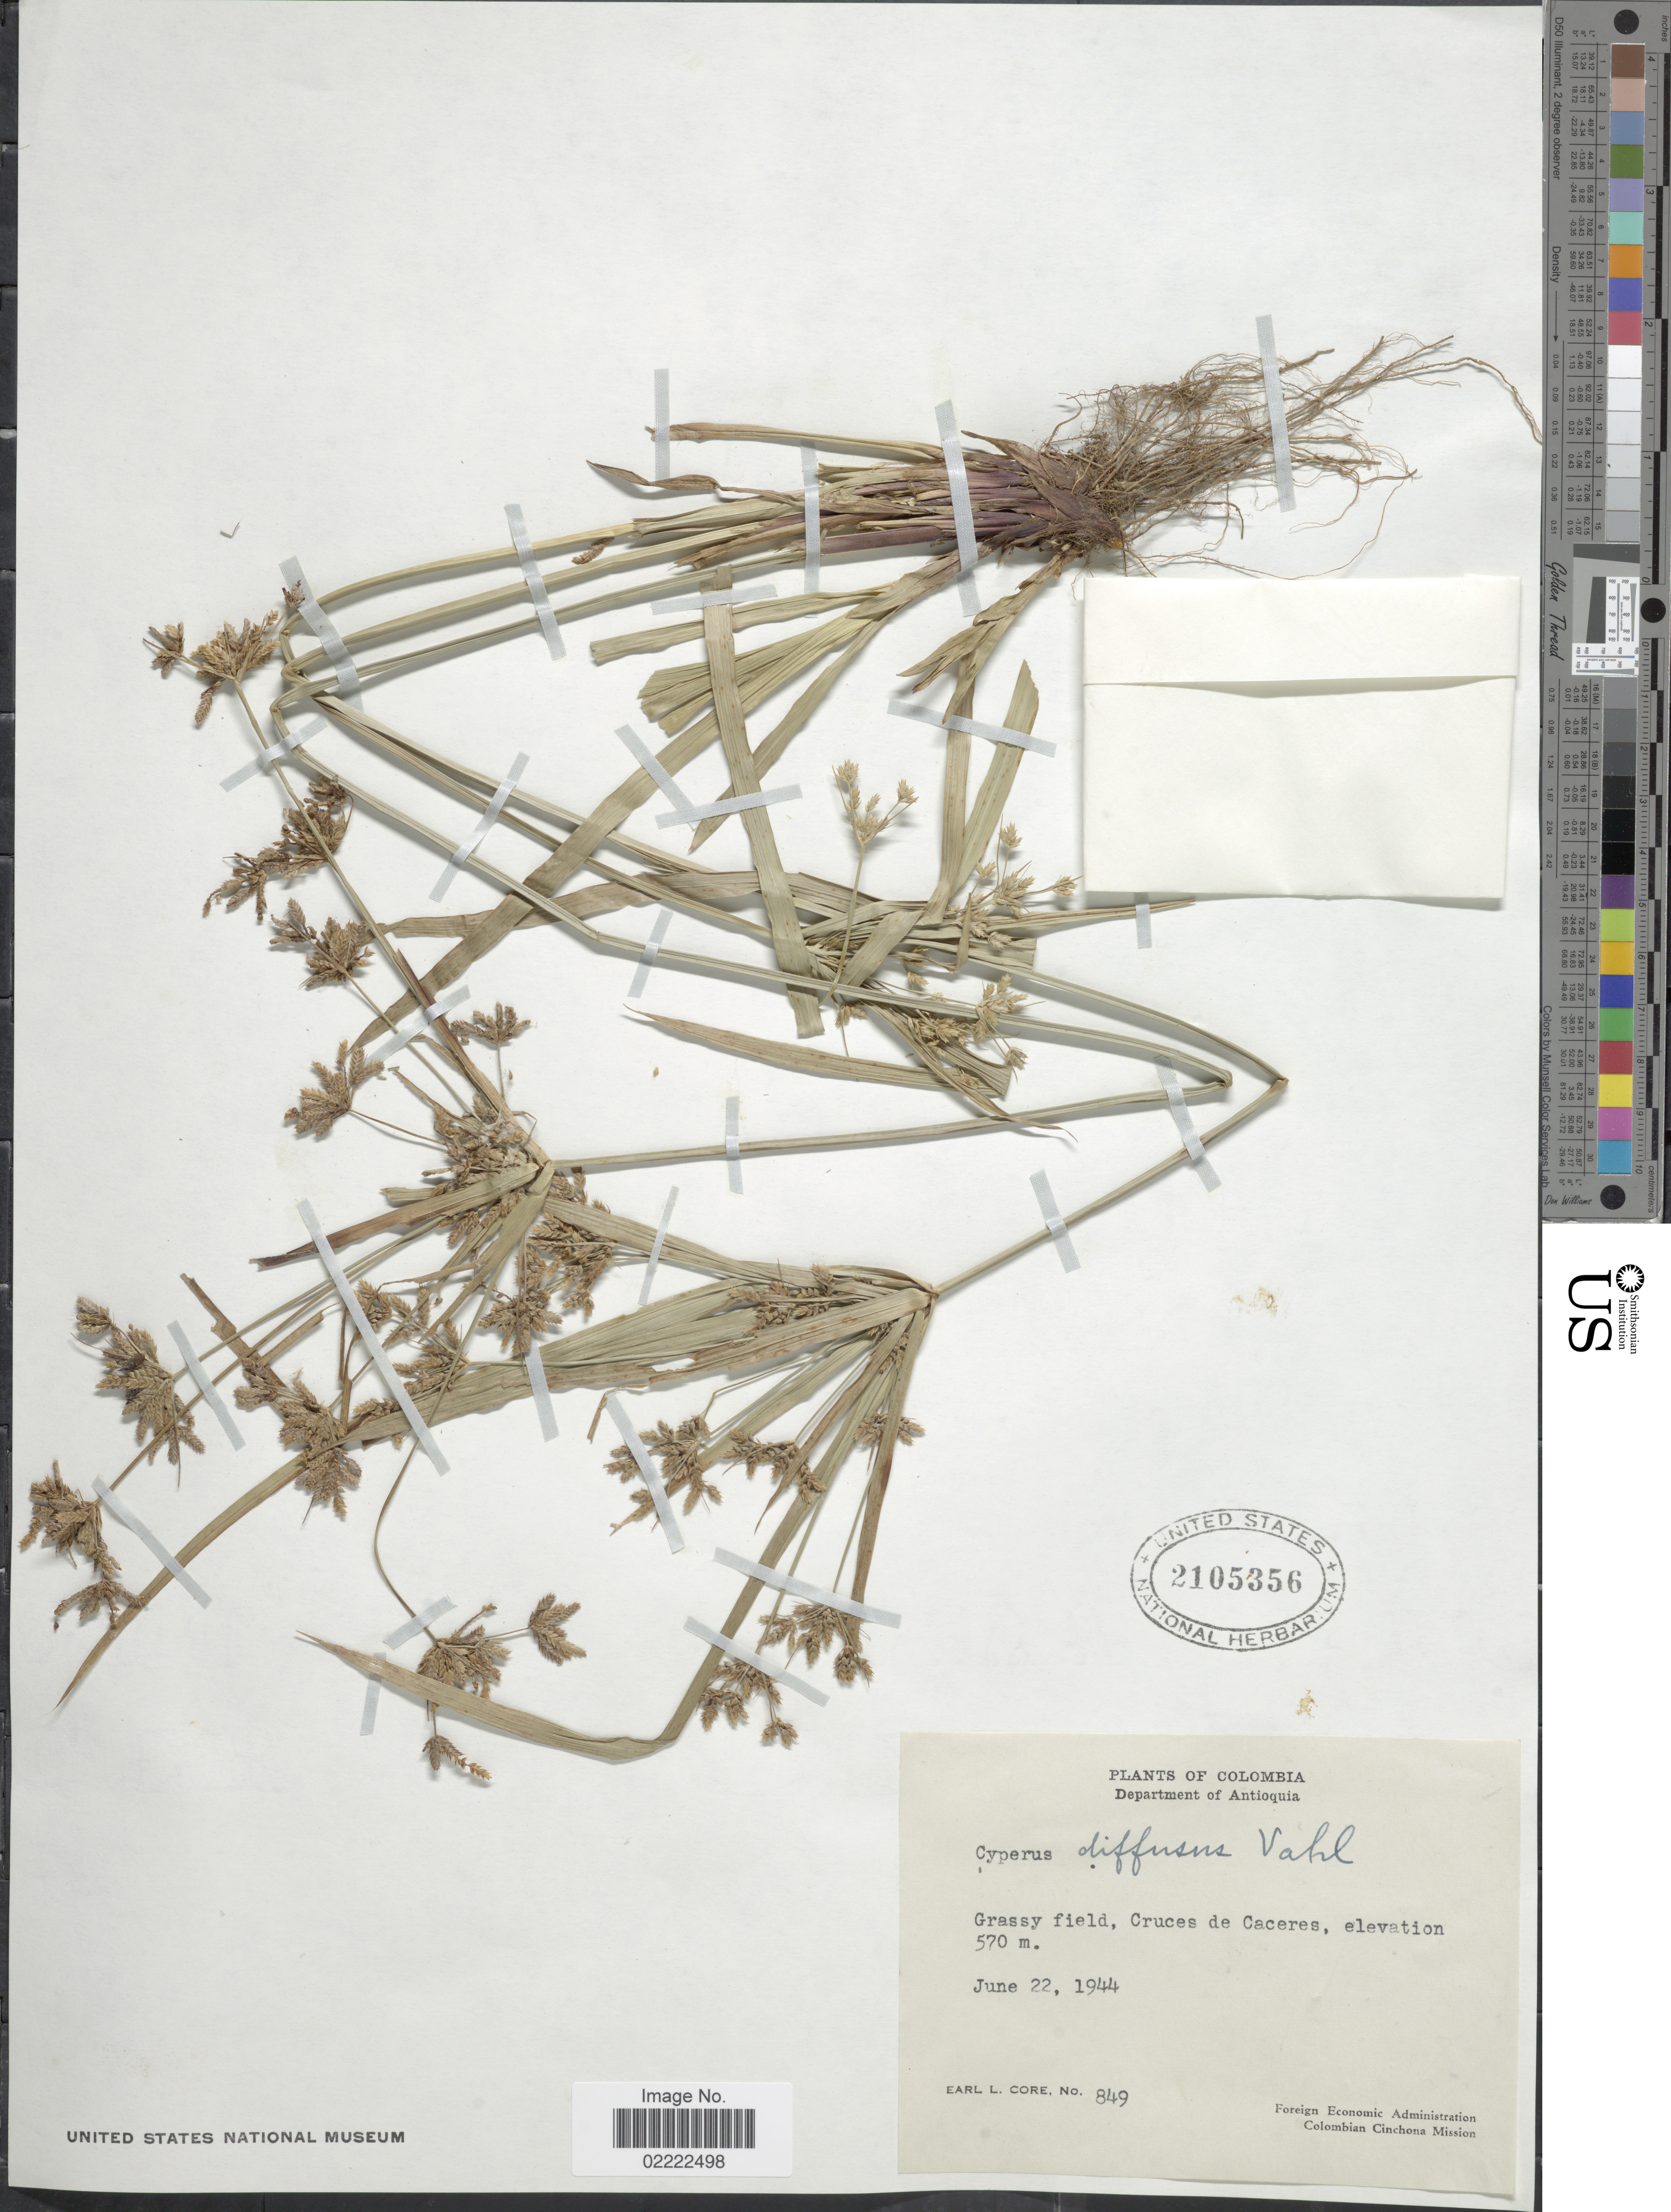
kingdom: Plantae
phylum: Tracheophyta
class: Liliopsida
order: Poales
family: Cyperaceae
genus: Cyperus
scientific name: Cyperus laxus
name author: Lam.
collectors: E. L. Core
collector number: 849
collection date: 1944-06-22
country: Colombia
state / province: Antioquia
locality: Grassy field, Cruces de Caceres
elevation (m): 570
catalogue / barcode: US 2105356